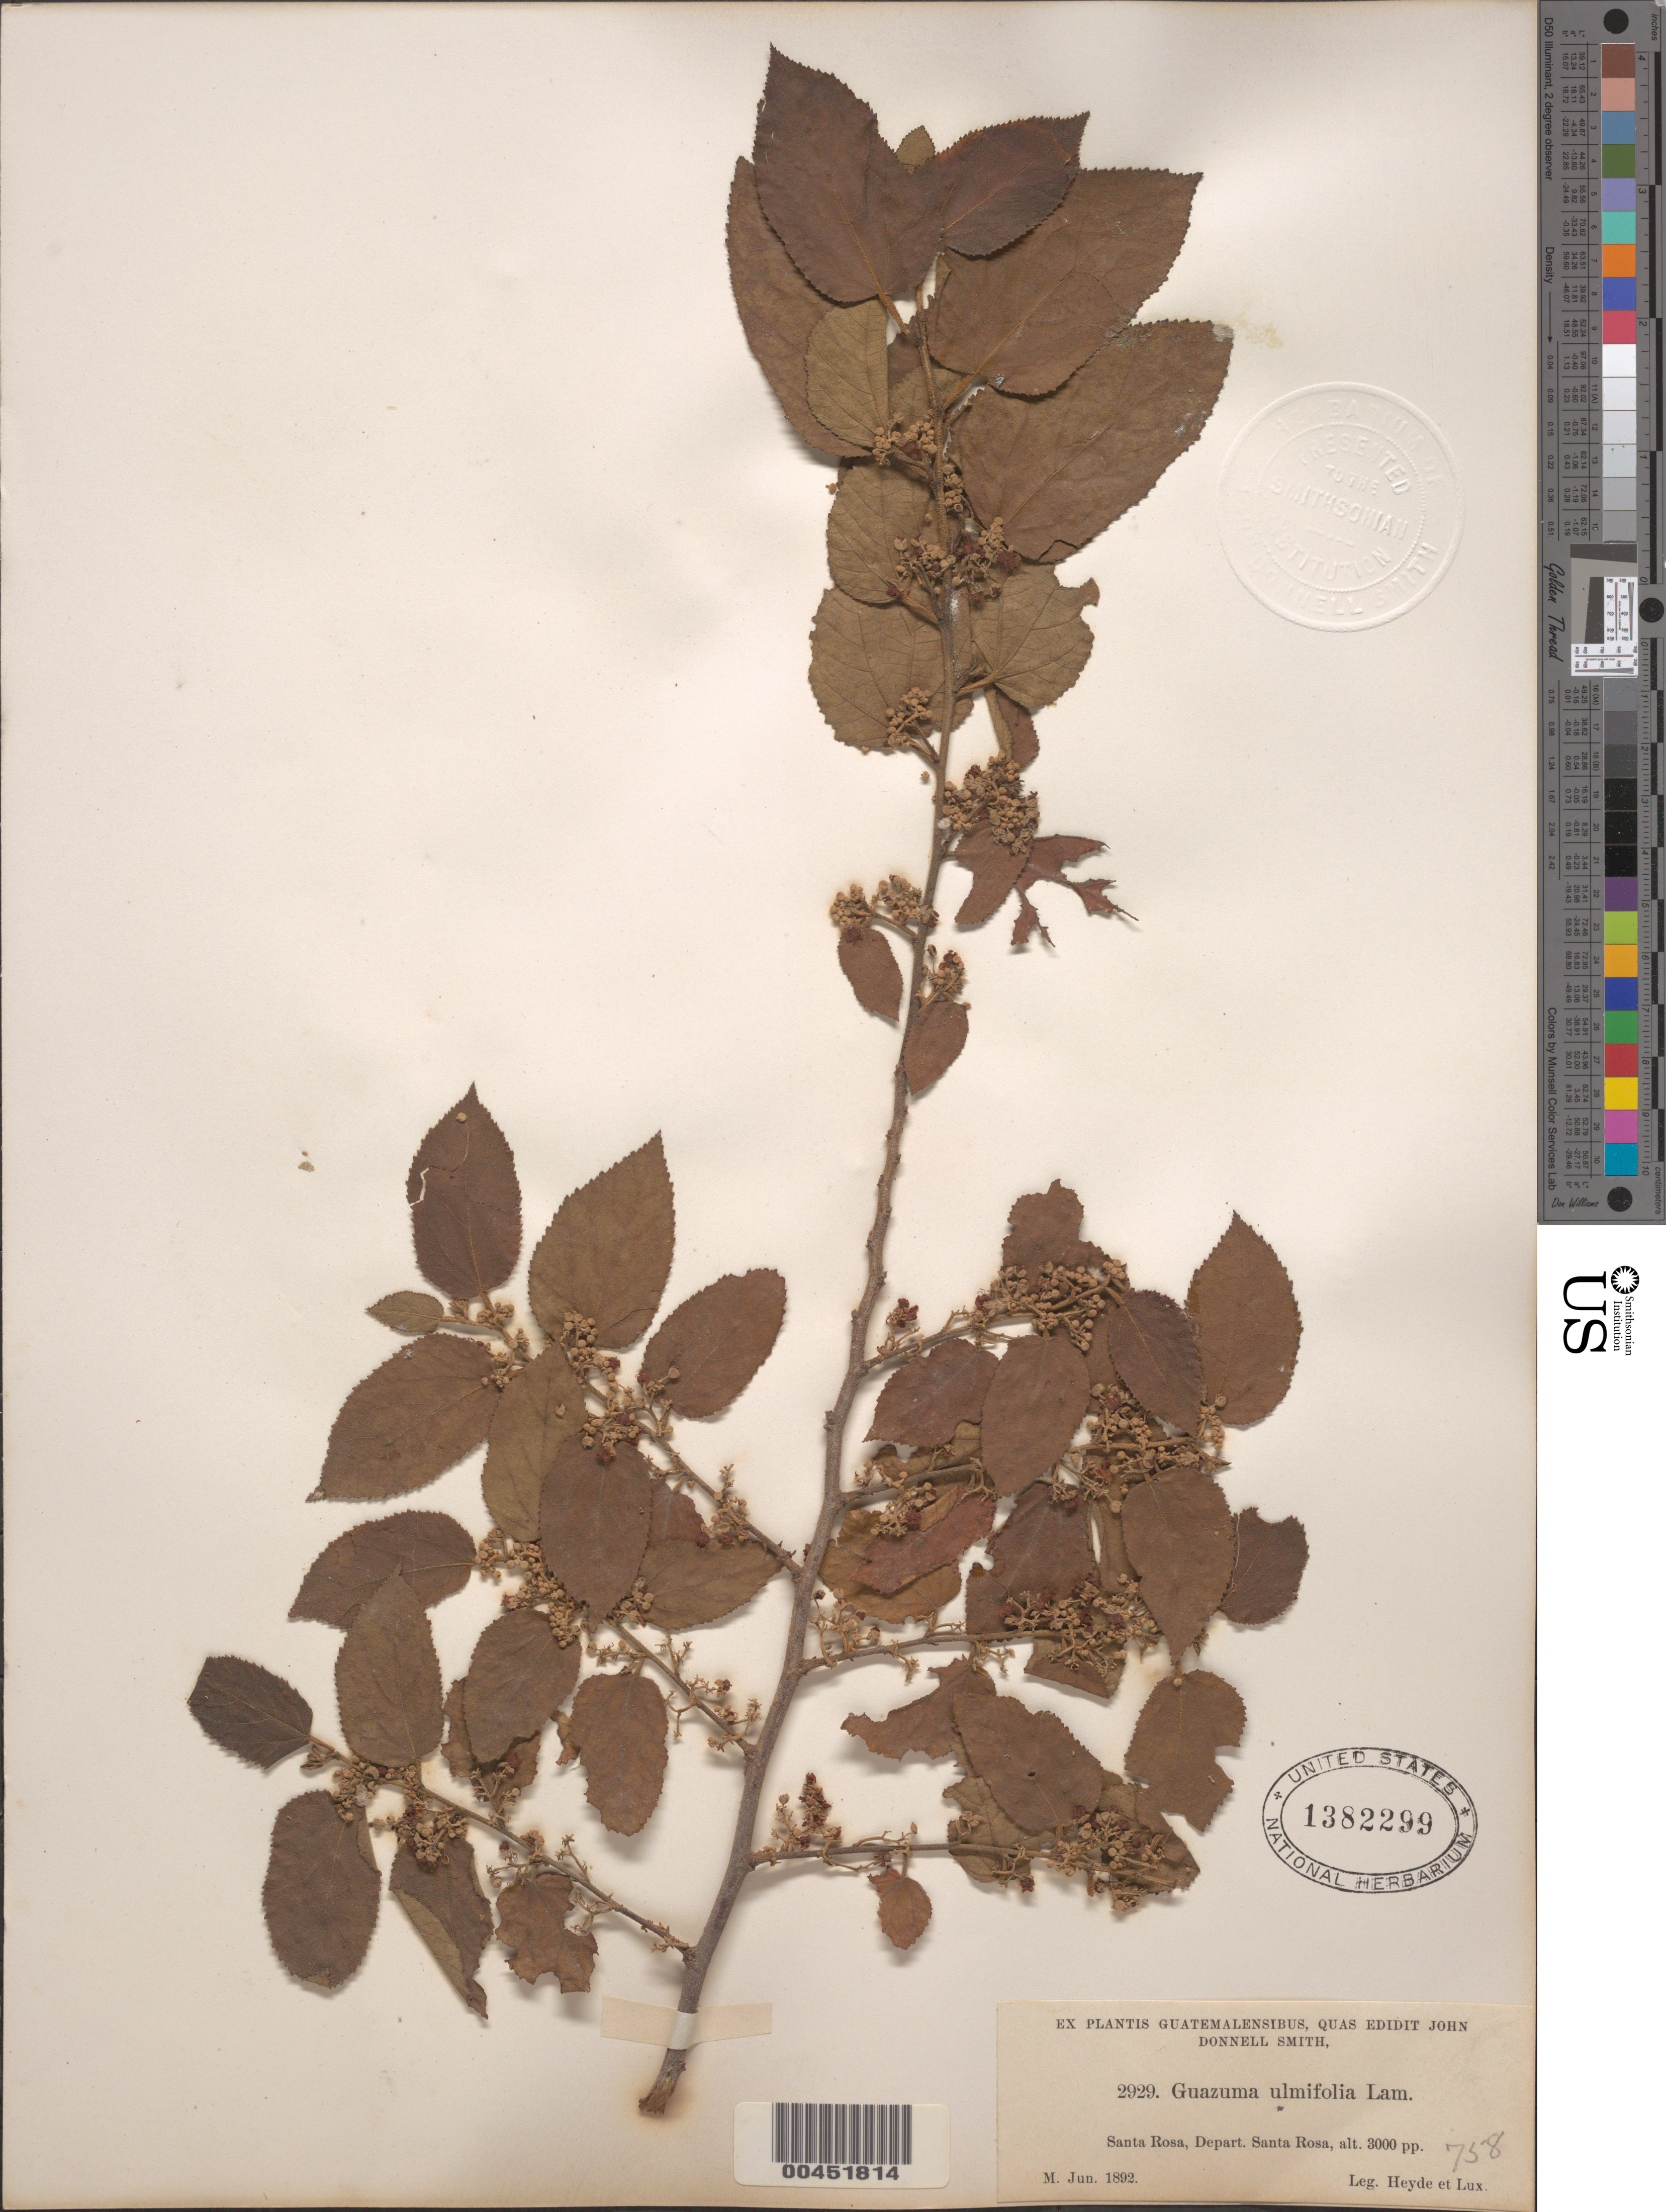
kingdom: Plantae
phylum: Tracheophyta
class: Magnoliopsida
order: Malvales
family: Malvaceae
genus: Guazuma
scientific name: Guazuma ulmifolia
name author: Lam.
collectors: E. T. Heyde & E. Lux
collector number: ex Pl. Guat. 2929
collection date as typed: Jun 1892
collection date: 1892-06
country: Guatemala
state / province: Santa Rosa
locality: Santa Rosa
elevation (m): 914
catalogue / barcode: US 1382299